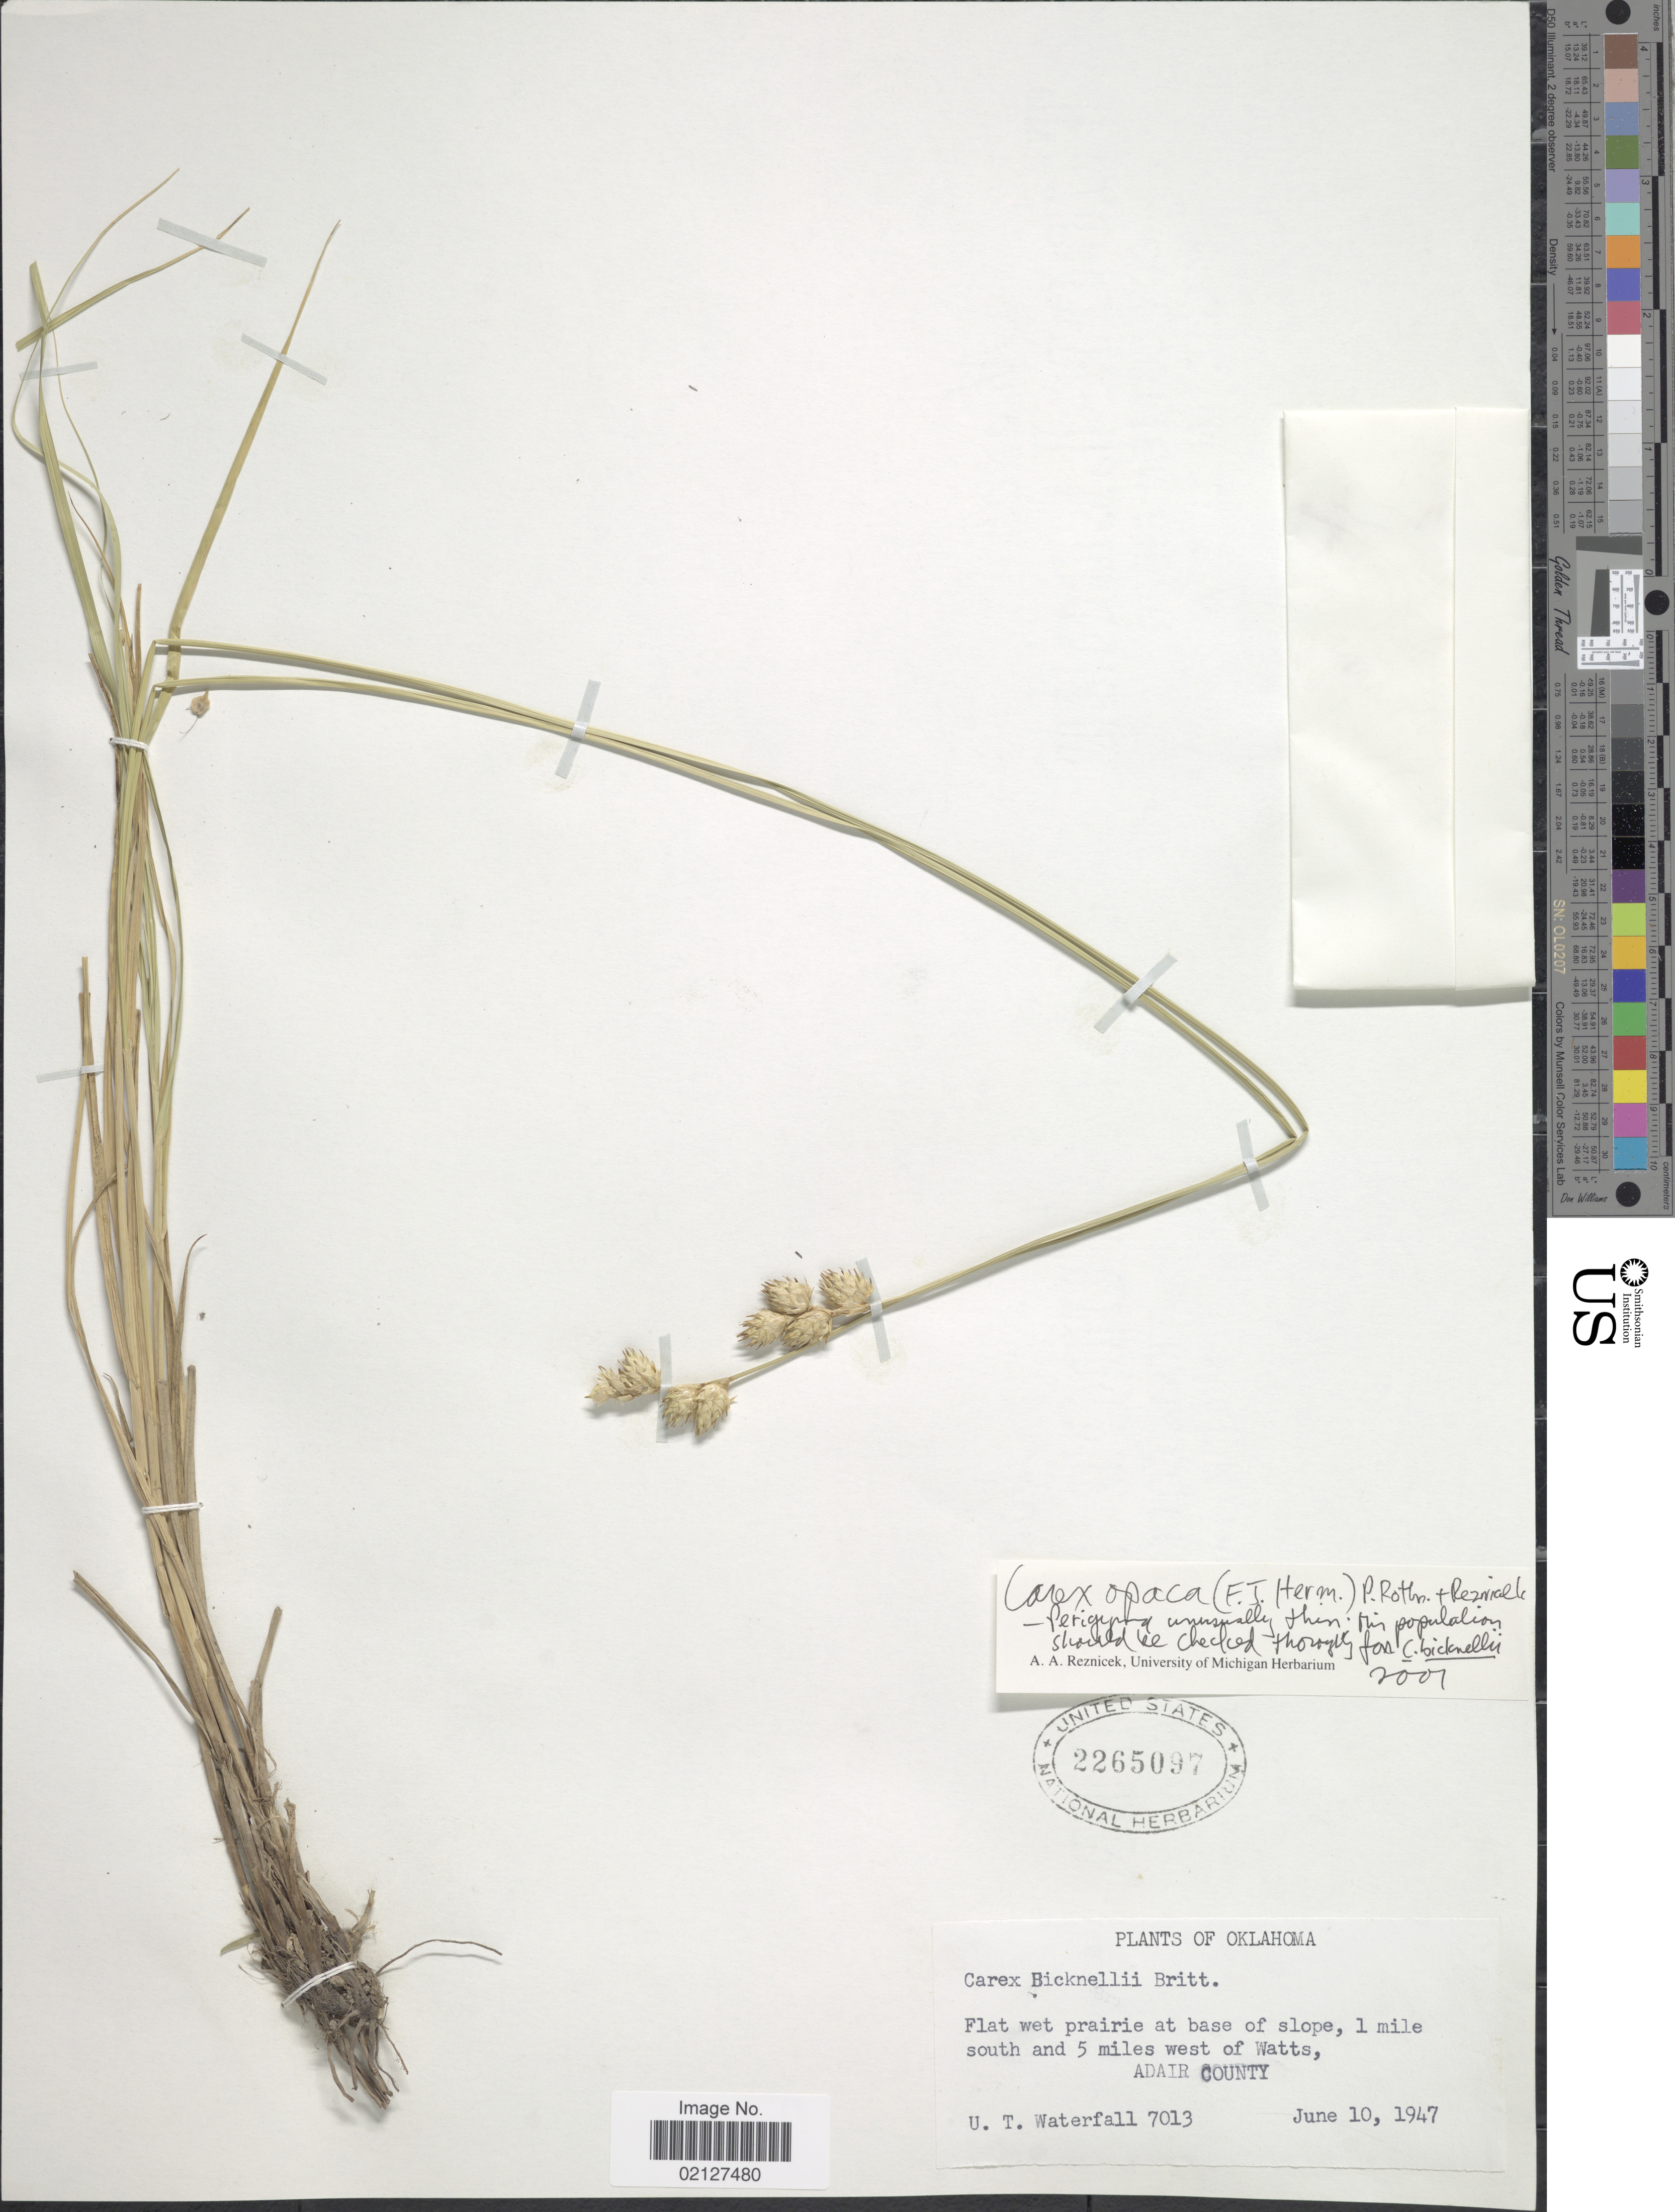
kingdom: Plantae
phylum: Tracheophyta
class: Liliopsida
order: Poales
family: Cyperaceae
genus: Carex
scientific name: Carex opaca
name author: (F.J. Herm.) P. Rothr. & Reznicek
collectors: U. T. Waterfall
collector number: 7013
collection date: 1947-06-10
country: United States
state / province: Oklahoma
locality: Flat wet prairie at base of slope, 1 mile south and 5 miles west of Watts, Adair County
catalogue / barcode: US 2265097